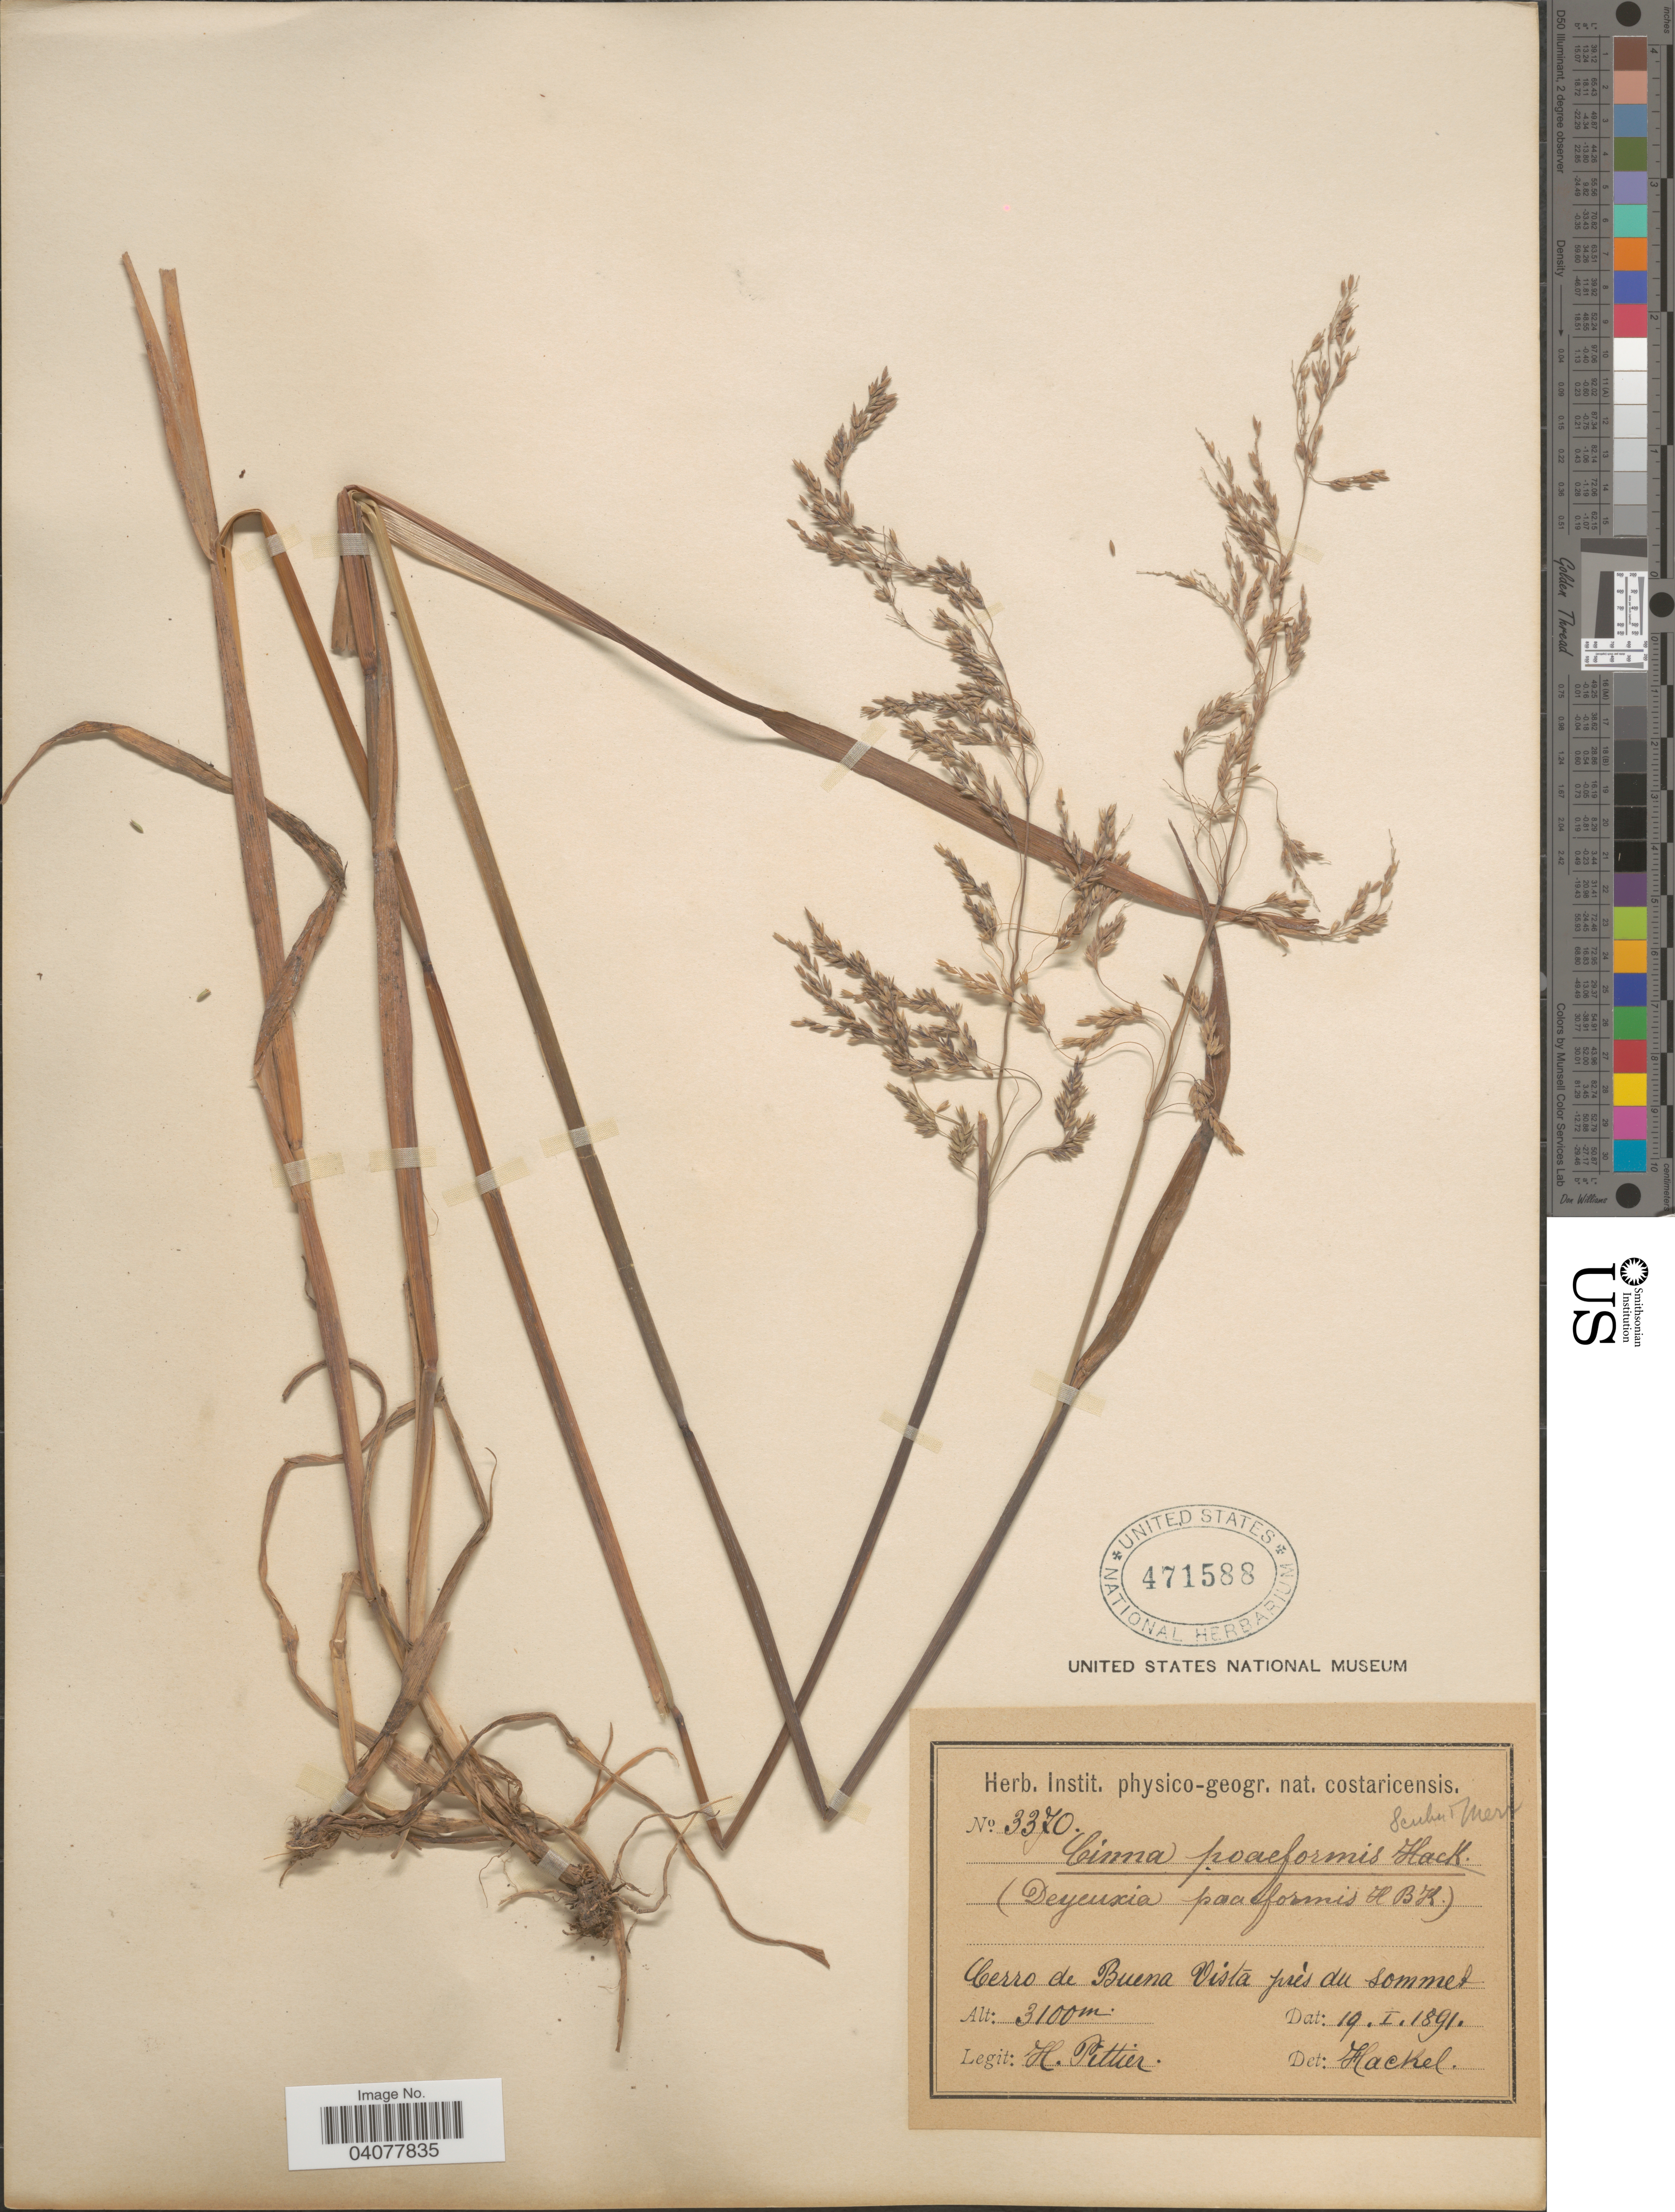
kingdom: Plantae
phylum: Tracheophyta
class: Liliopsida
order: Poales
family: Poaceae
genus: Cinna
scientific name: Cinna poiformis (Kunth) Scribn. & Merr.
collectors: H. F. Pittier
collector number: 3370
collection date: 1891-01-19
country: Costa Rica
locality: Cerro de Buena Vista prés du Sommet.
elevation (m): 3100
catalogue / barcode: US 471588